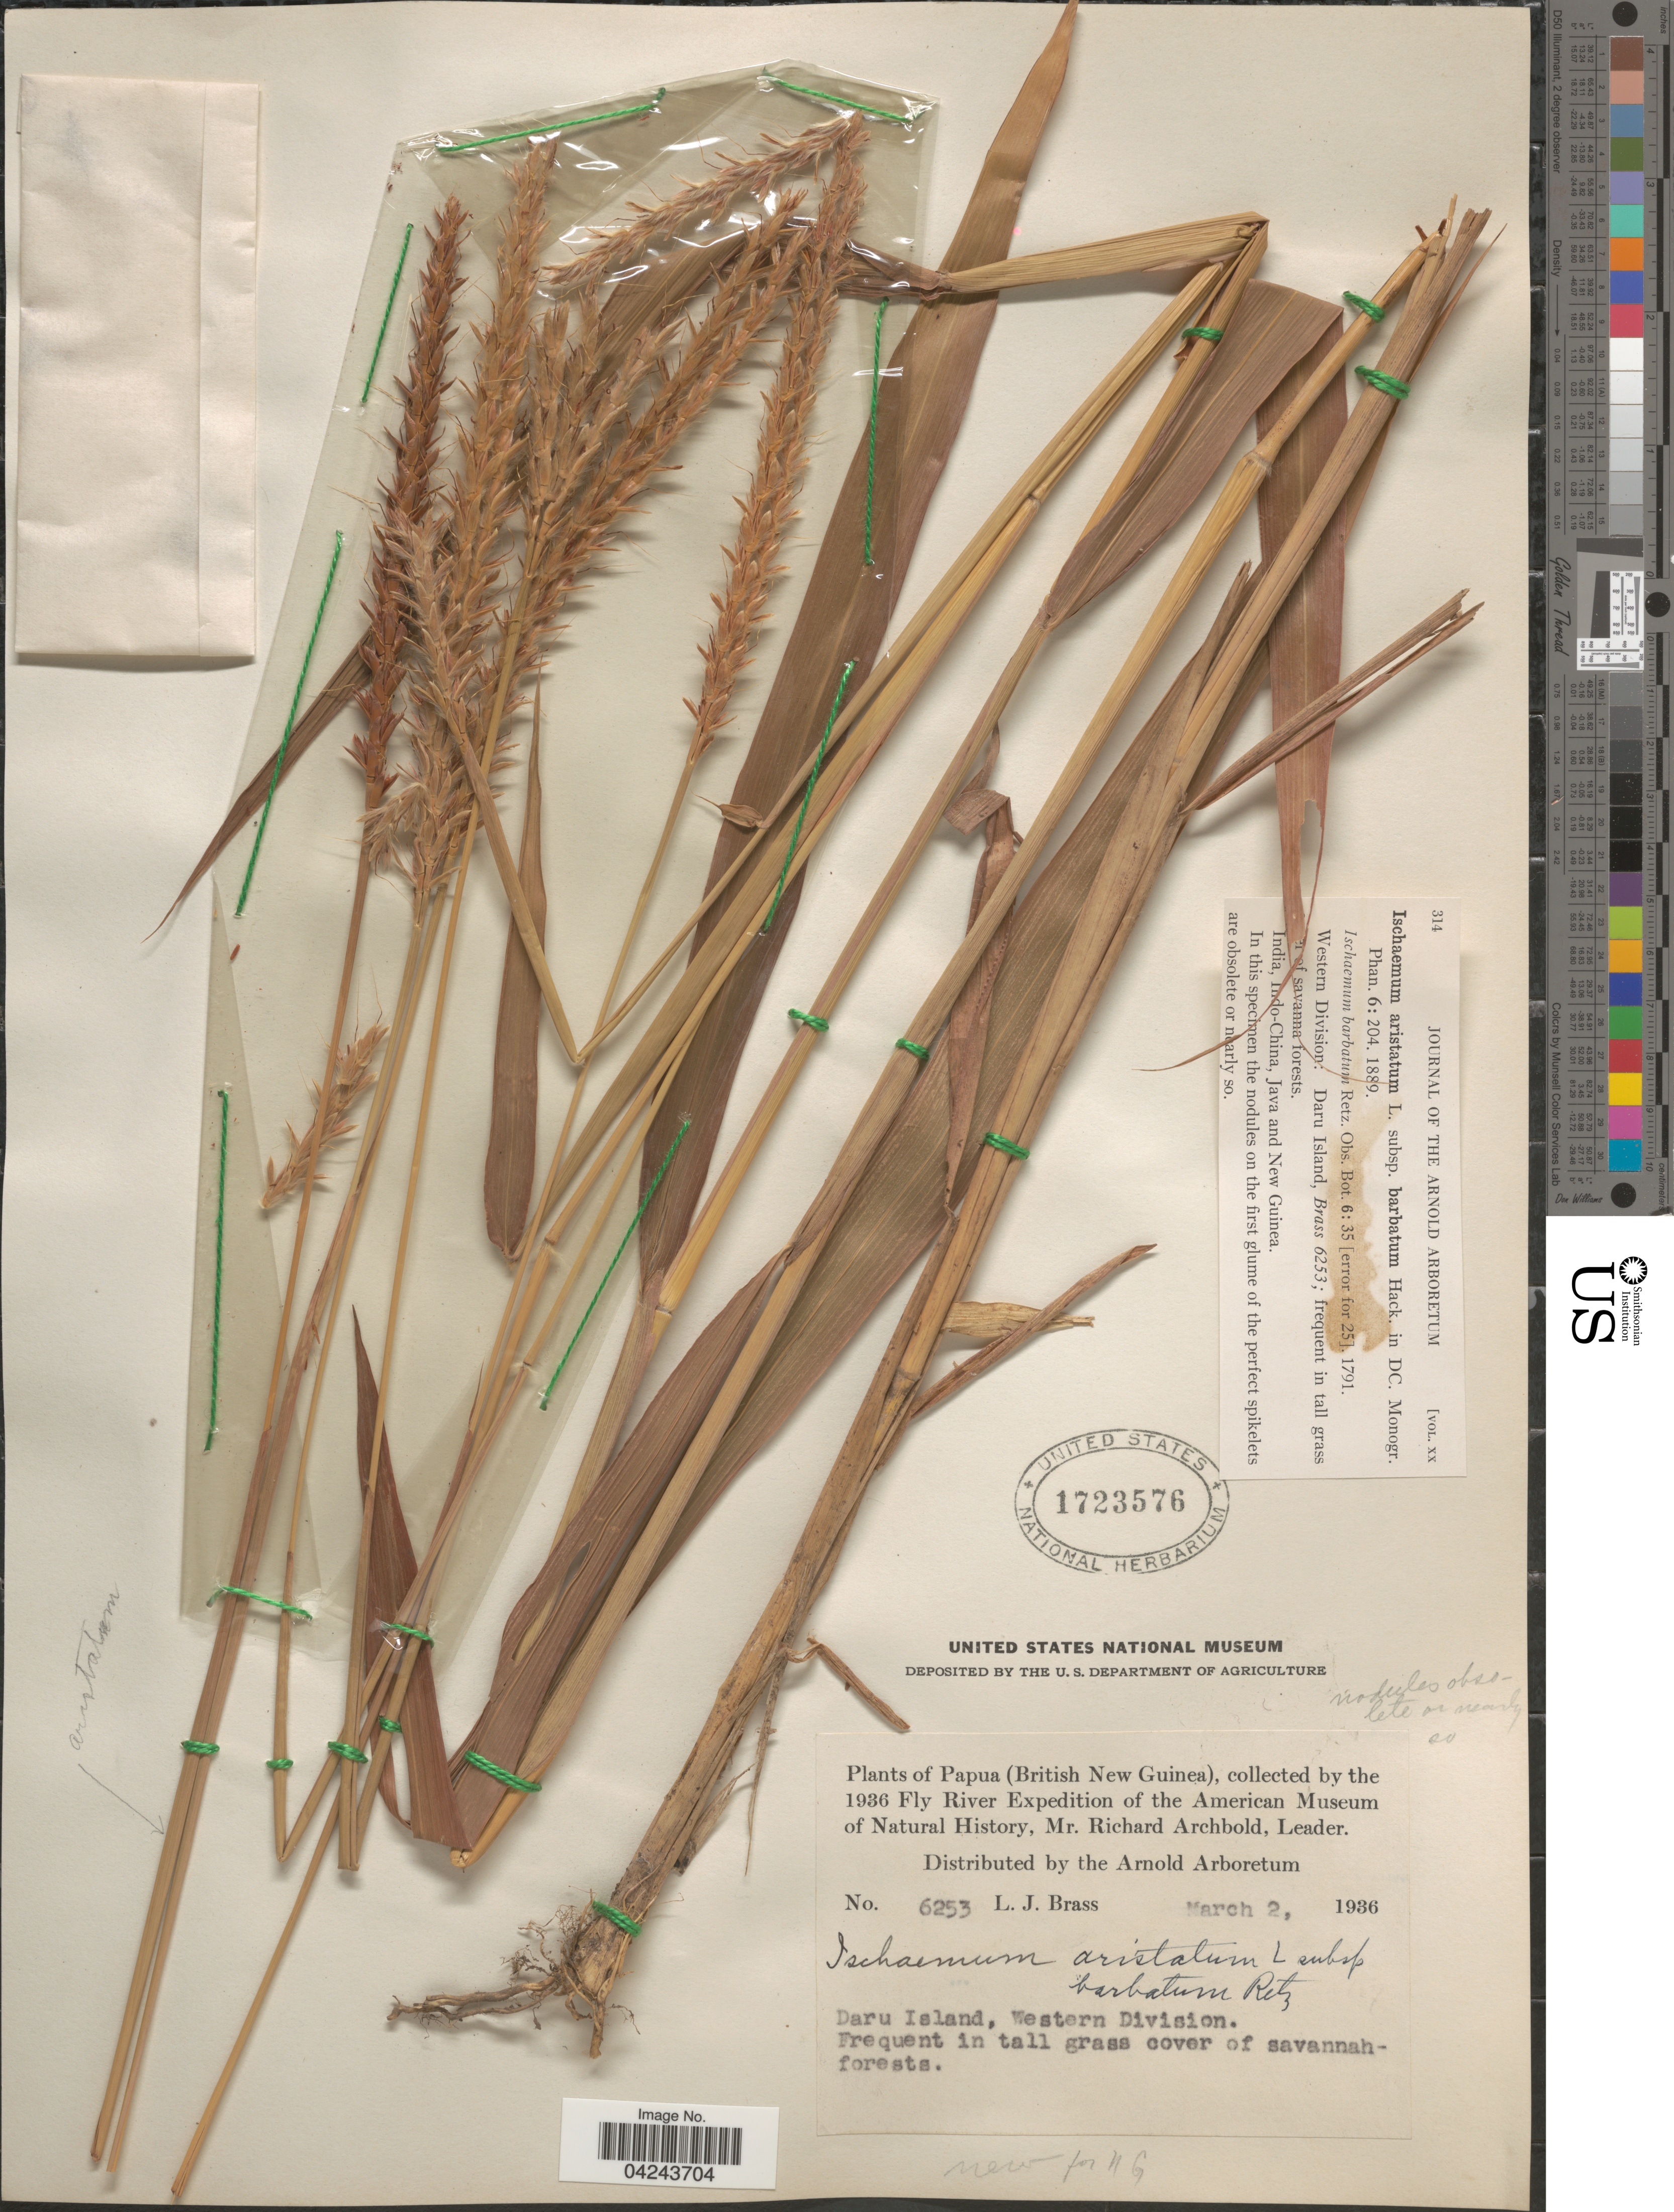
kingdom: Plantae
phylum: Tracheophyta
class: Liliopsida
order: Poales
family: Poaceae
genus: Ischaemum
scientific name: Ischaemum aristatum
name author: L.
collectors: L. J. Brass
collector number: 6253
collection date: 1936-03-02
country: Papua New Guinea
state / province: Manus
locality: (British New Guinea). 1936 Fly River Expedition of the American Museum of Natural History. Daru Island, Western Division.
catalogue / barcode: US 1723576